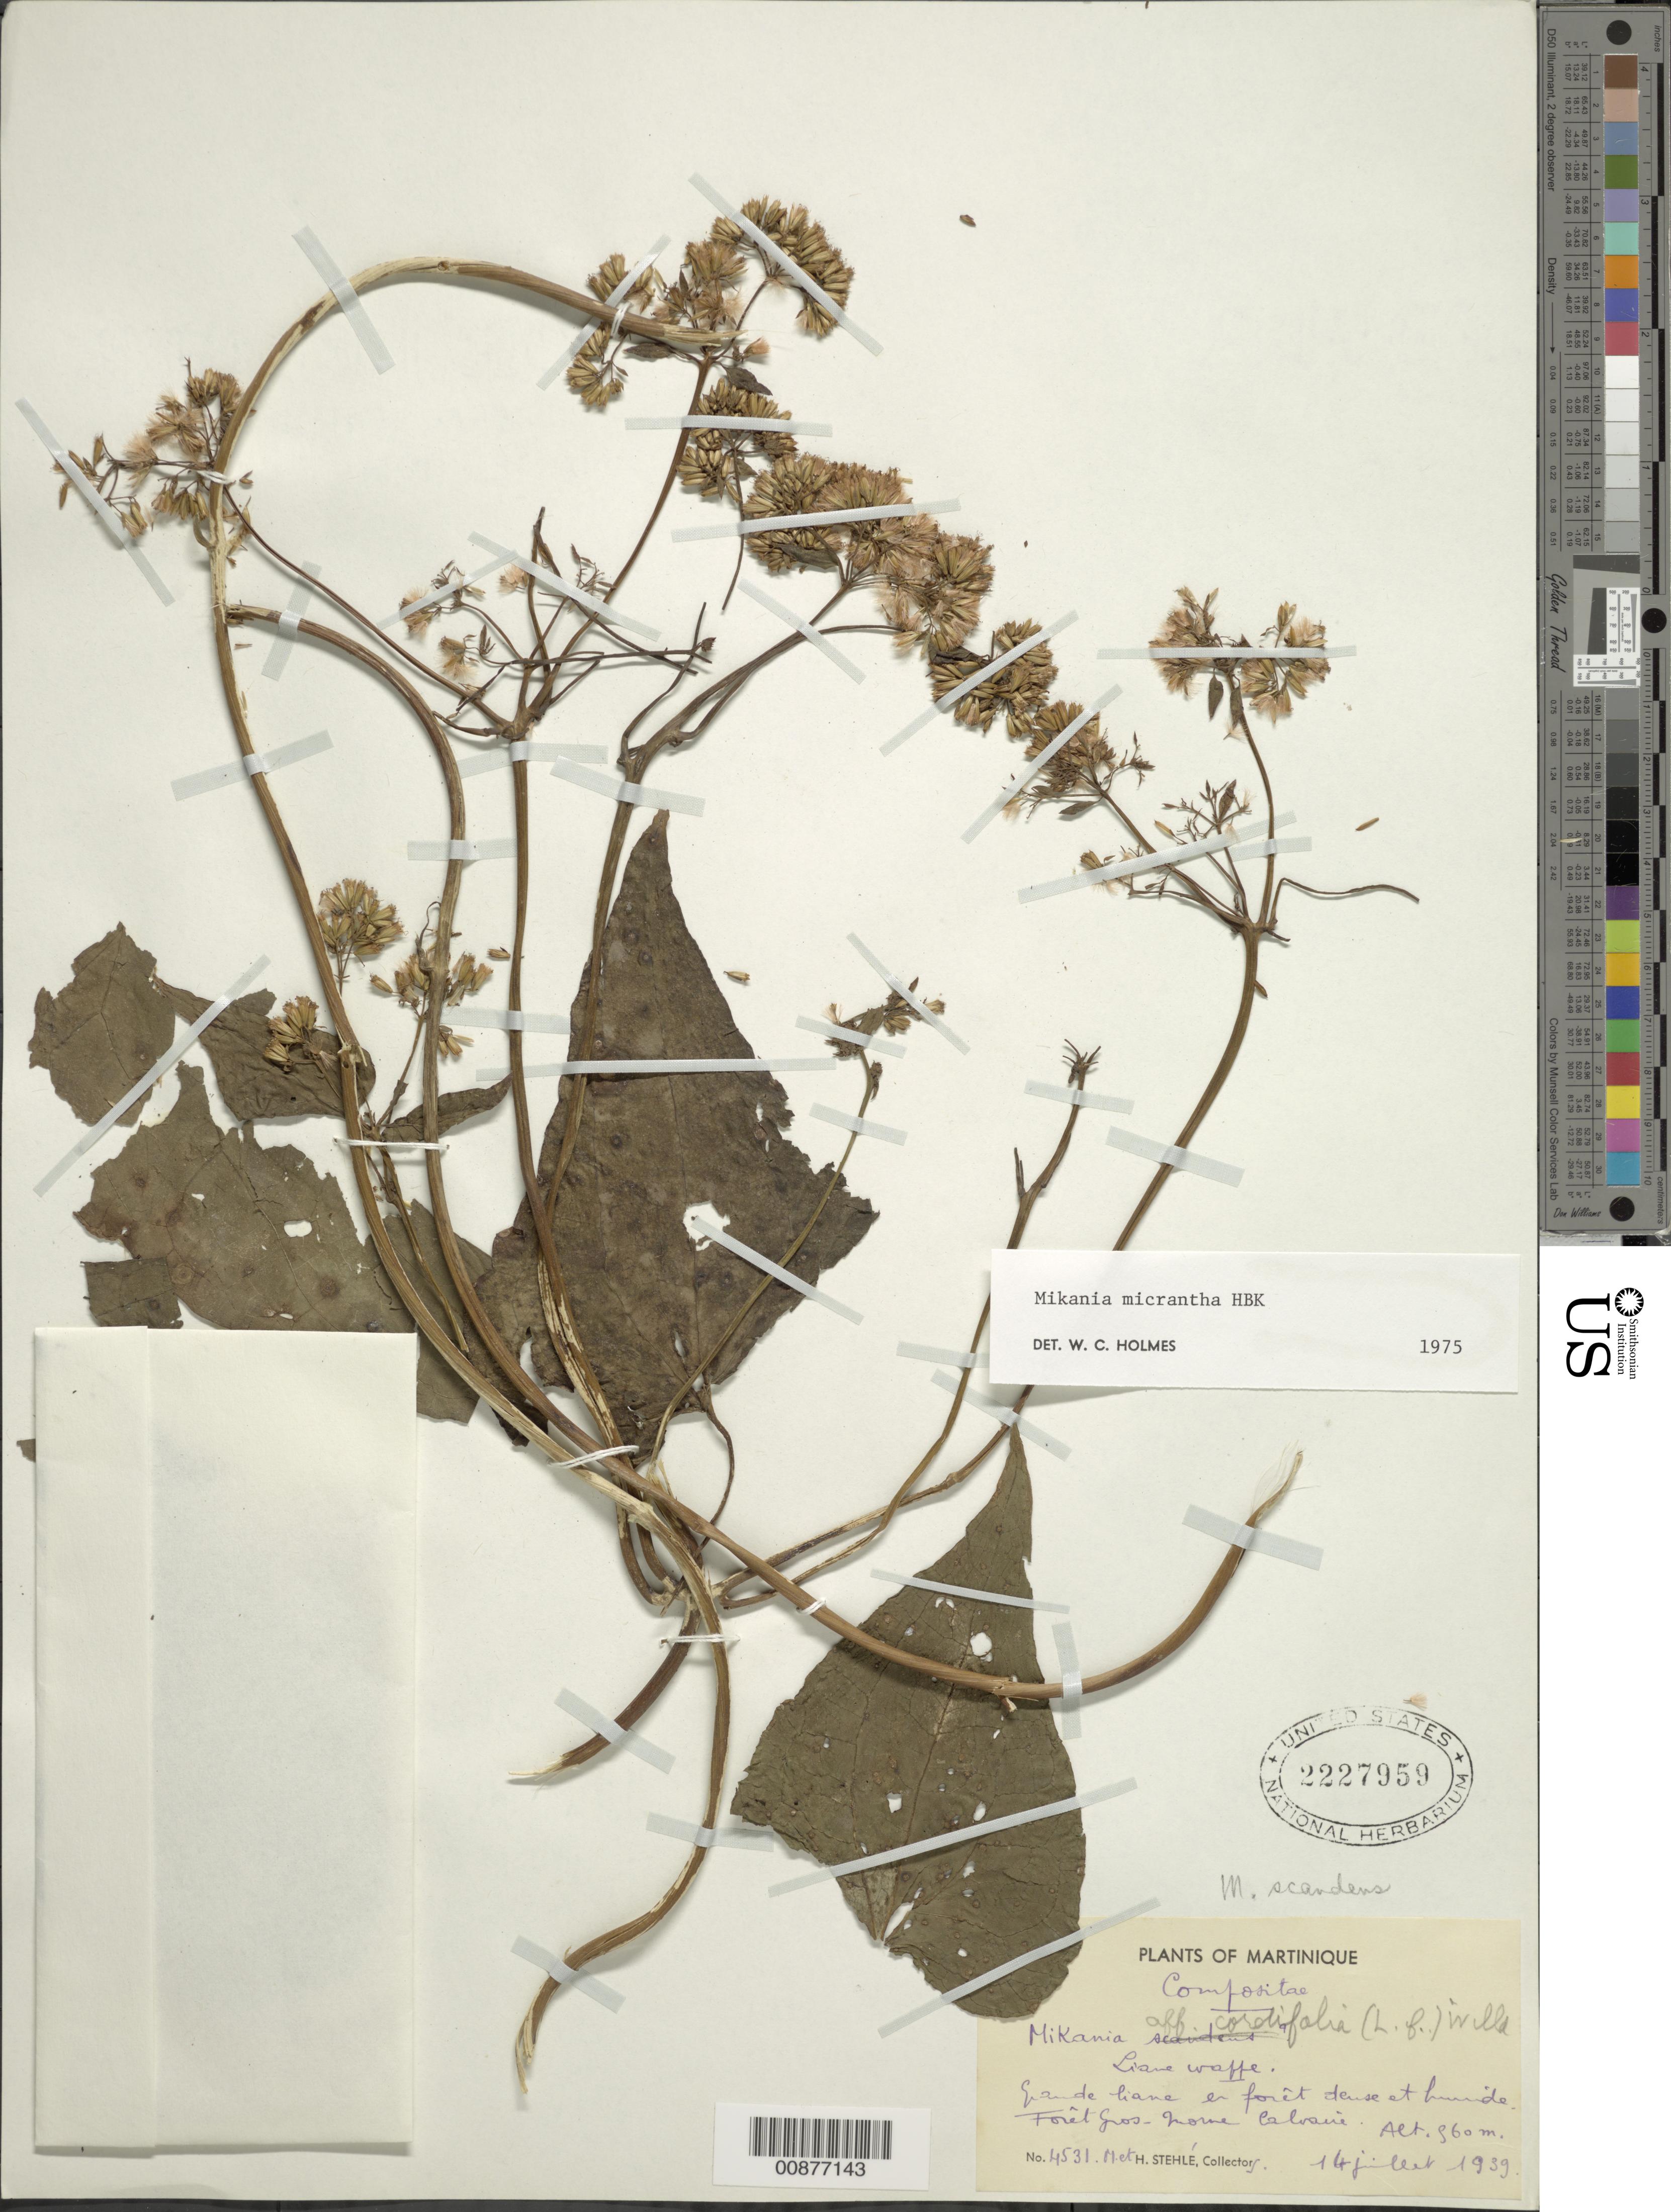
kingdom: Plantae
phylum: Tracheophyta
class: Magnoliopsida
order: Asterales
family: Asteraceae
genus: Mikania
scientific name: Mikania micrantha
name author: Kunth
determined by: Holmes, Walter C., (BAYLU), Baylor University (UNITED STATES)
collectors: H. Stehlé & M. Stehlé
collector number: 4531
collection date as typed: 14 Jul 1939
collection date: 1939-07-14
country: Martinique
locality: Forêt Gros-Morne Celsire (sp?)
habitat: En forêt dense et humide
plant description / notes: Common name: Liane wappe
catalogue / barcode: US 2227959